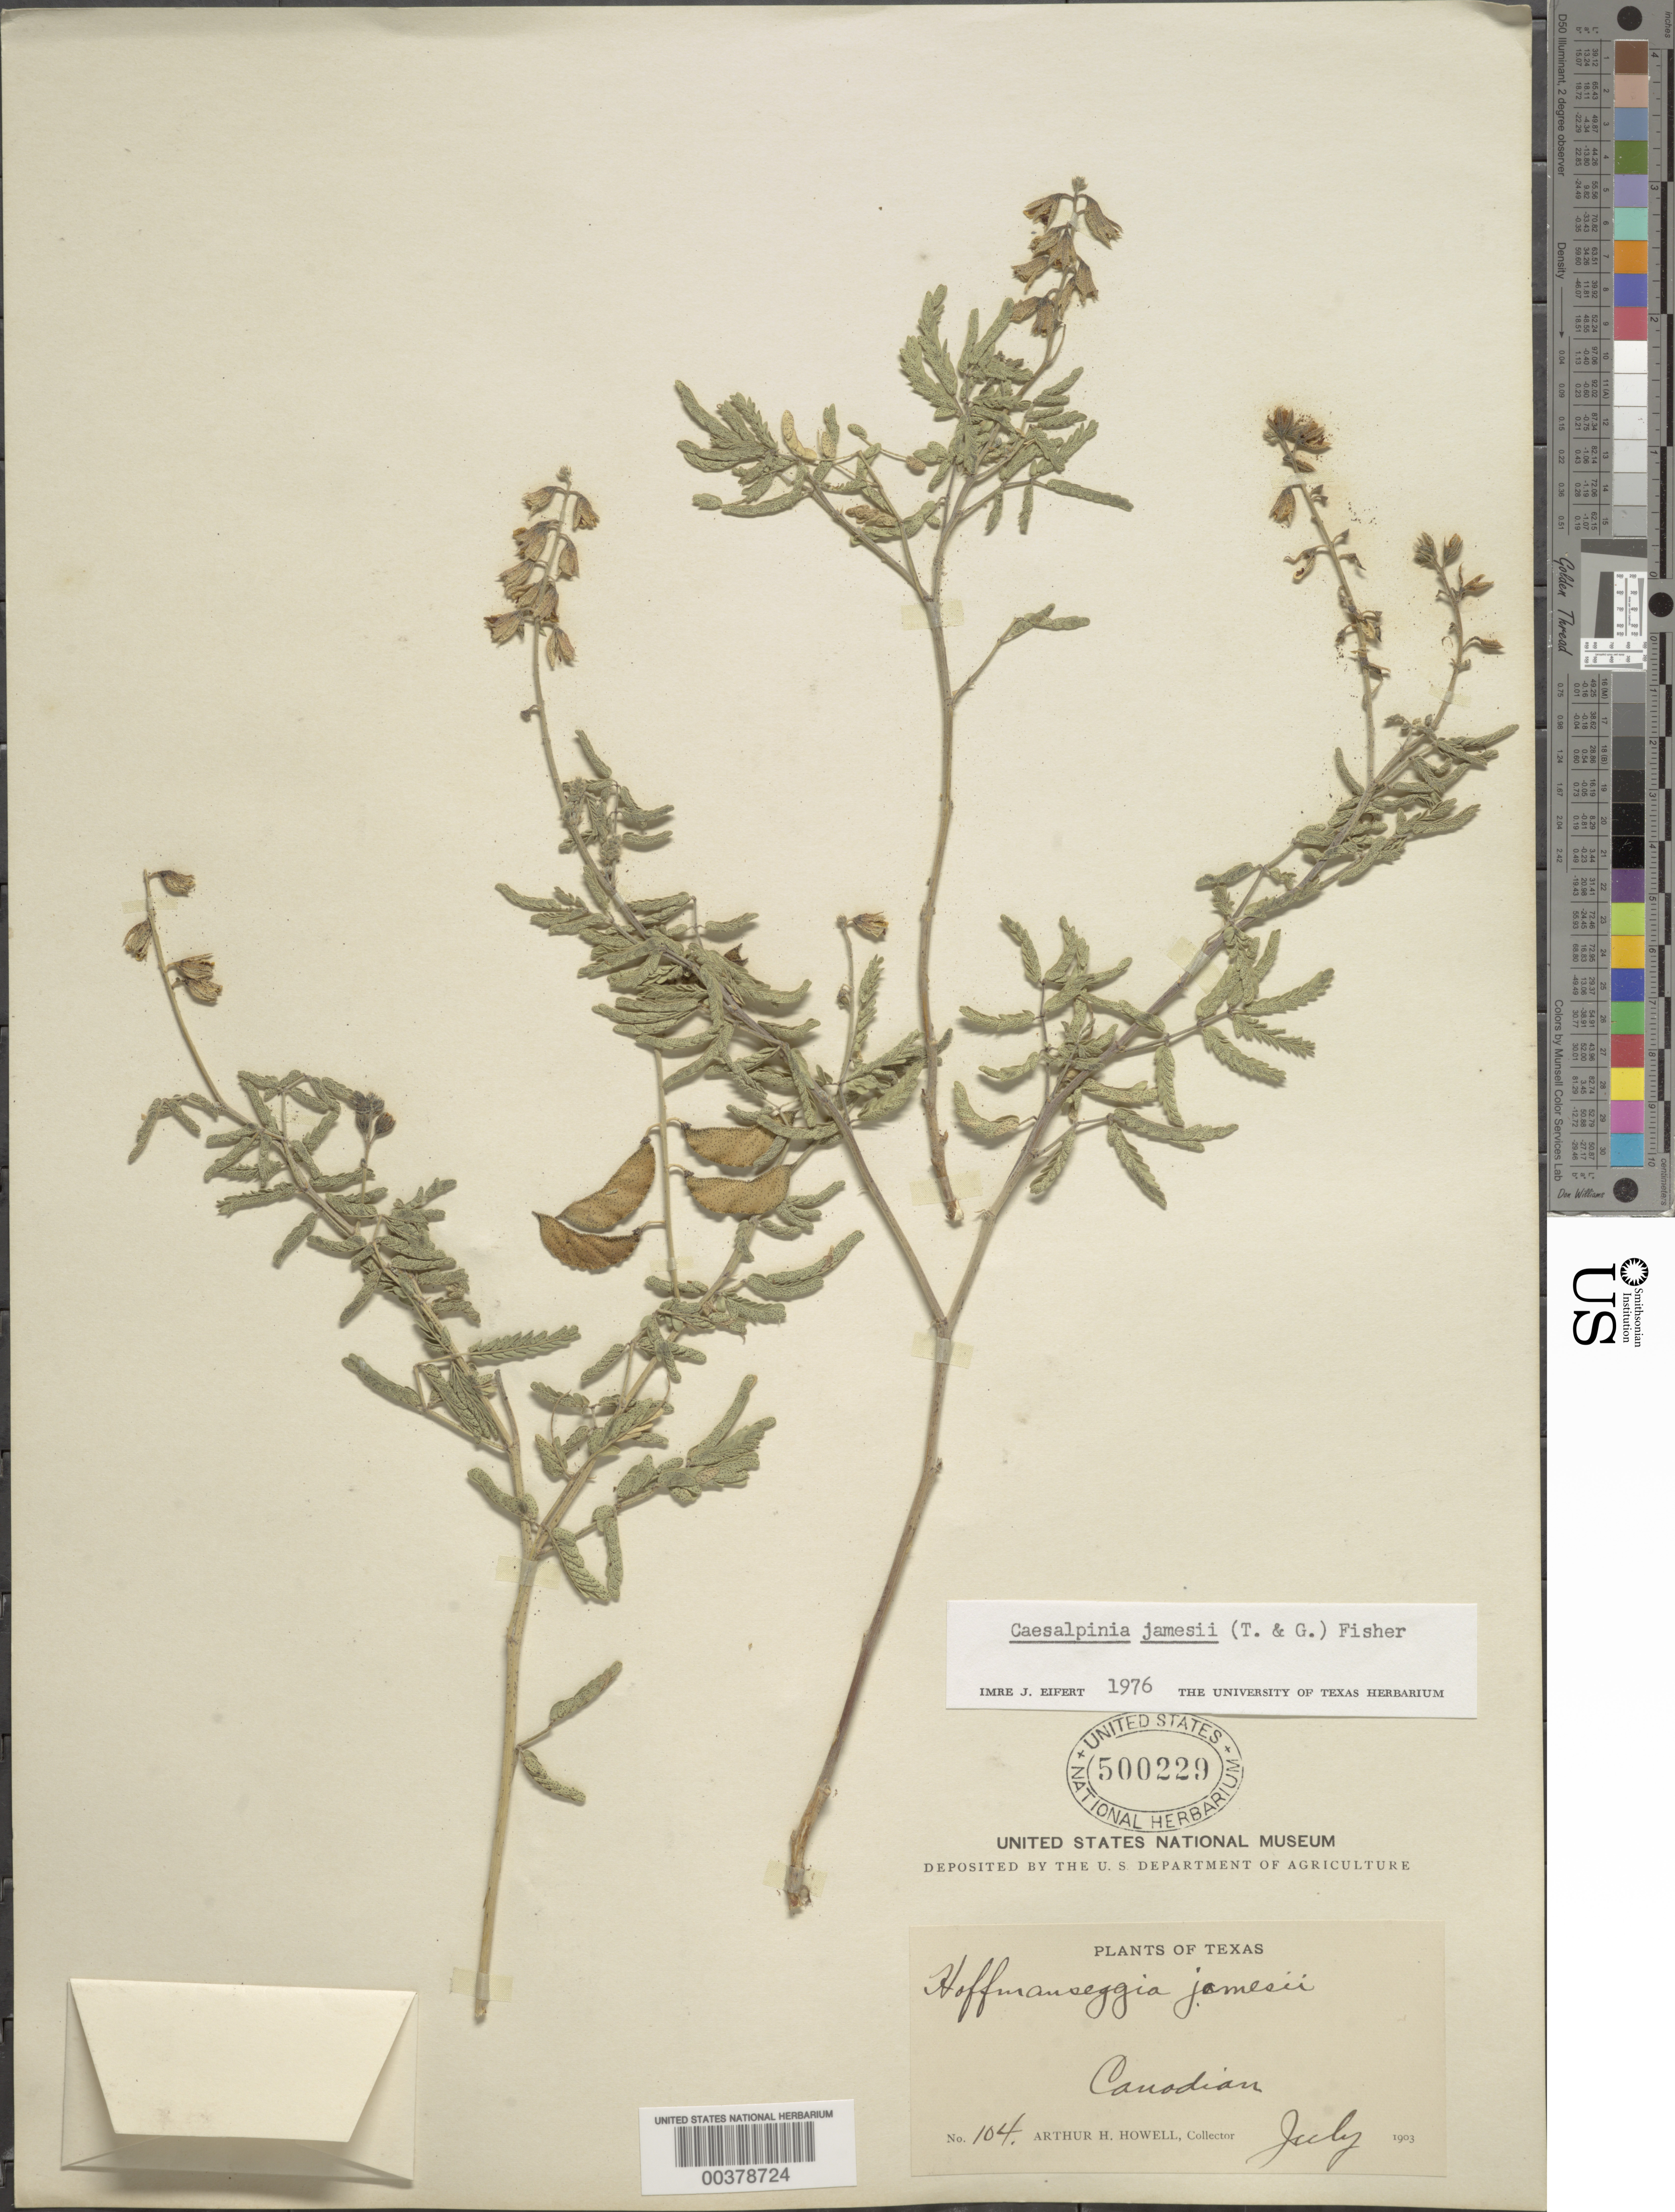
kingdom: Plantae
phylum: Tracheophyta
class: Magnoliopsida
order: Fabales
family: Fabaceae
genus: Pomaria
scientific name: Pomaria jamesii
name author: (Torr. & A. Gray) Walp.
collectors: A. H. Howell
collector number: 104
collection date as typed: Jul 1903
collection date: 1903-07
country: United States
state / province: Texas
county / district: Hemphill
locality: Canadian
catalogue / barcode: US 500229